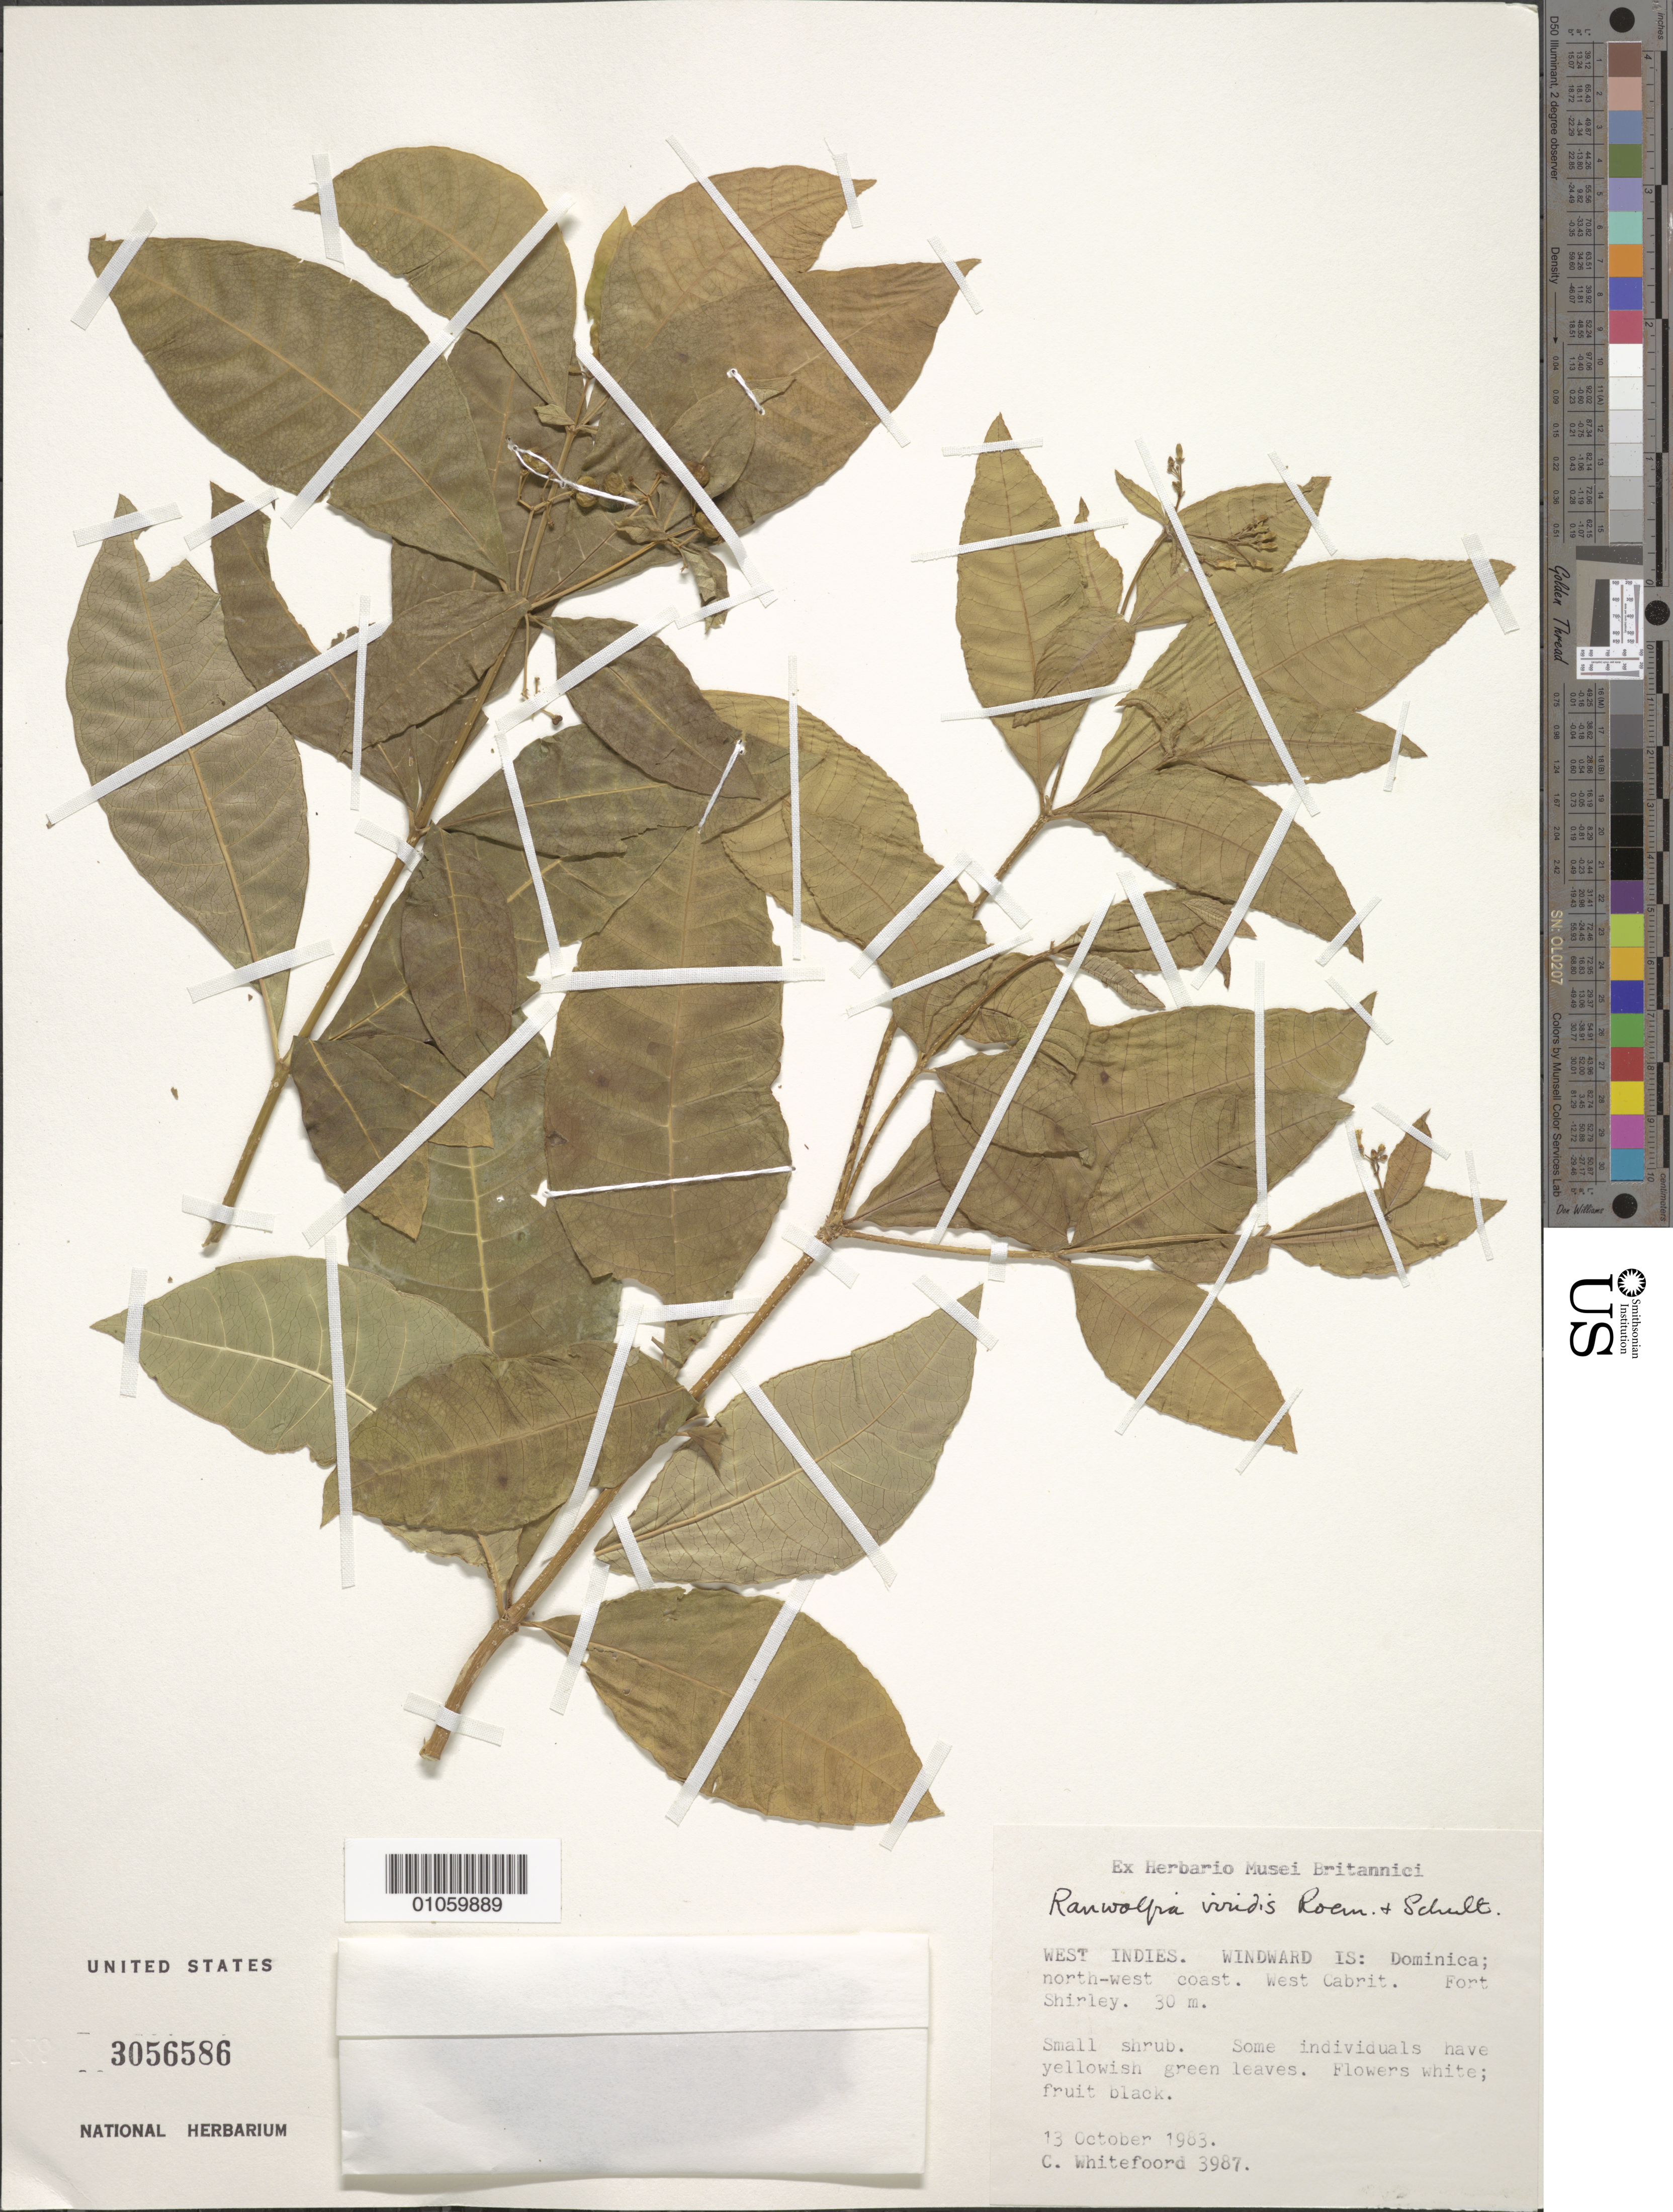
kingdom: Plantae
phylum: Tracheophyta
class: Magnoliopsida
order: Gentianales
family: Apocynaceae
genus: Rauvolfia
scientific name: Rauvolfia viridis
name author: Willd. ex Roem. & Schult.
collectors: C. Whitefoord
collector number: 3987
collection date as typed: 13 Oct 1983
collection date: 1983-10-13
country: Dominica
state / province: St. John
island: Dominica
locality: Northwest coast. West Cabrit; Fort Shirley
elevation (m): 30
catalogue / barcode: US 3056586